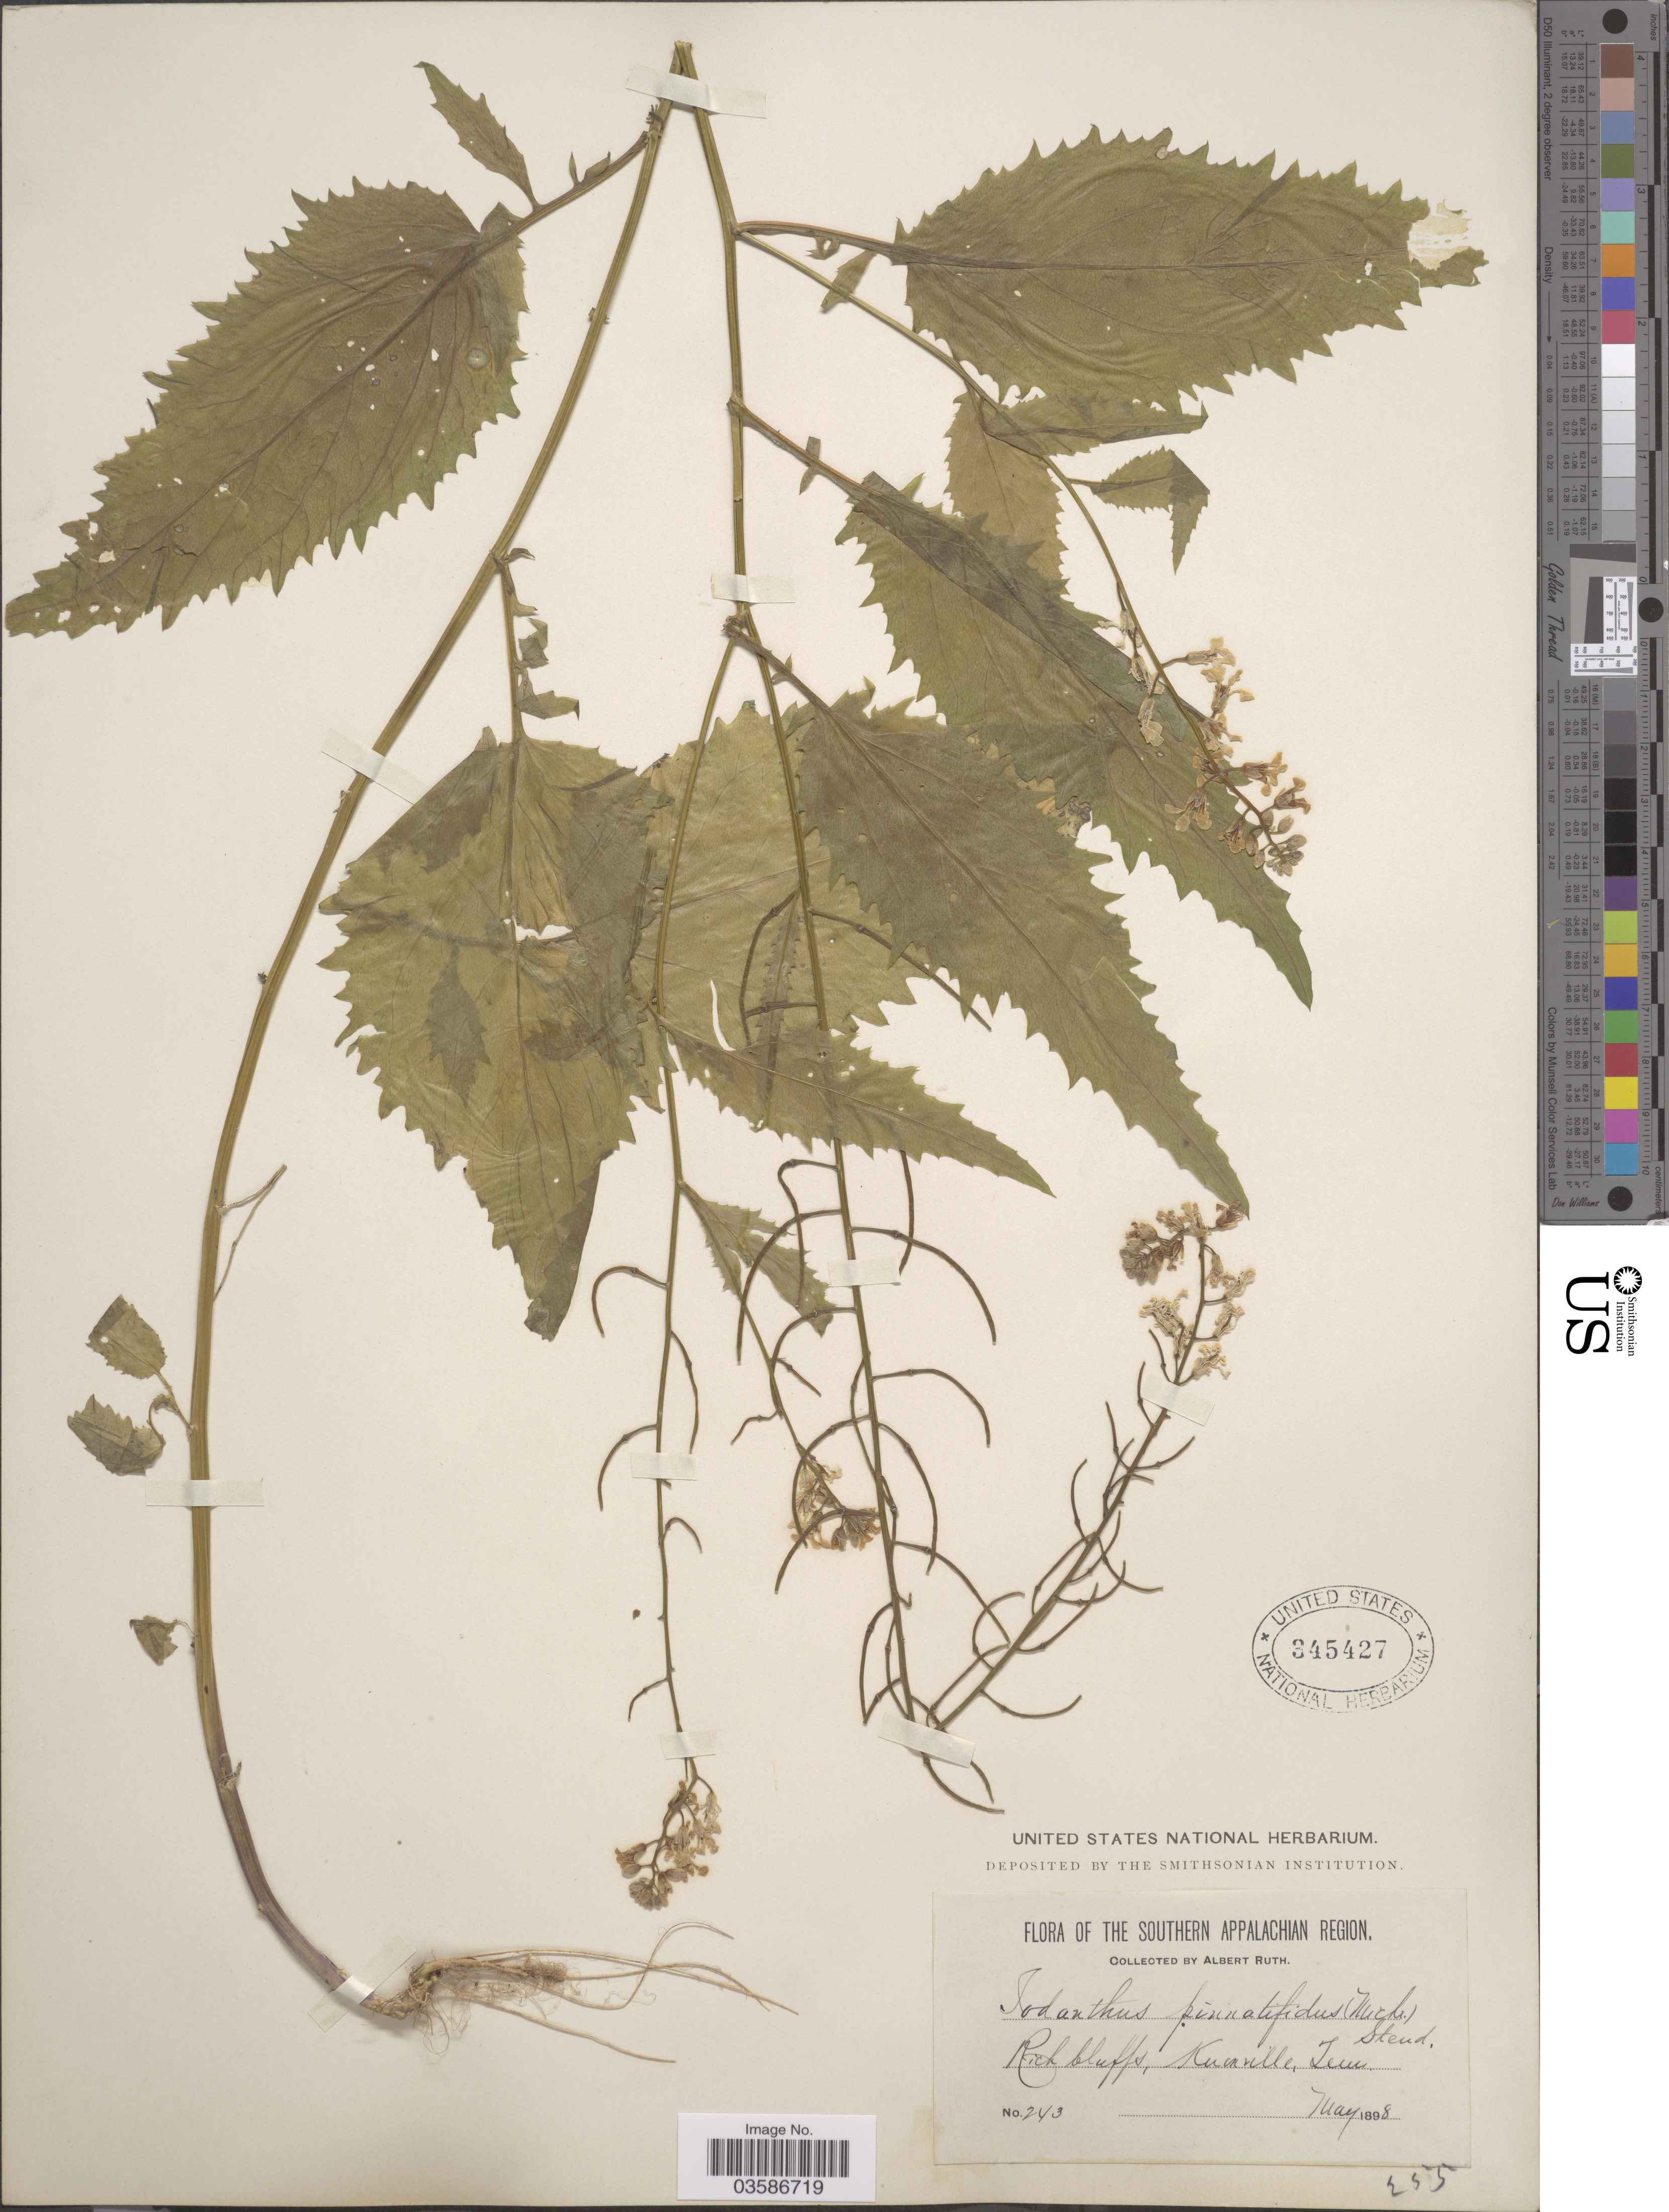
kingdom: Plantae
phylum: Tracheophyta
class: Magnoliopsida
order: Brassicales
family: Brassicaceae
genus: Iodanthus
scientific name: Iodanthus pinnatifidus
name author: (Michx.) Steud.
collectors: A. Ruth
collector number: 243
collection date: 1898-05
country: United States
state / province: Tennessee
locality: The Southern Appalachian Region. Knoxville.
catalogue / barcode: US 345427